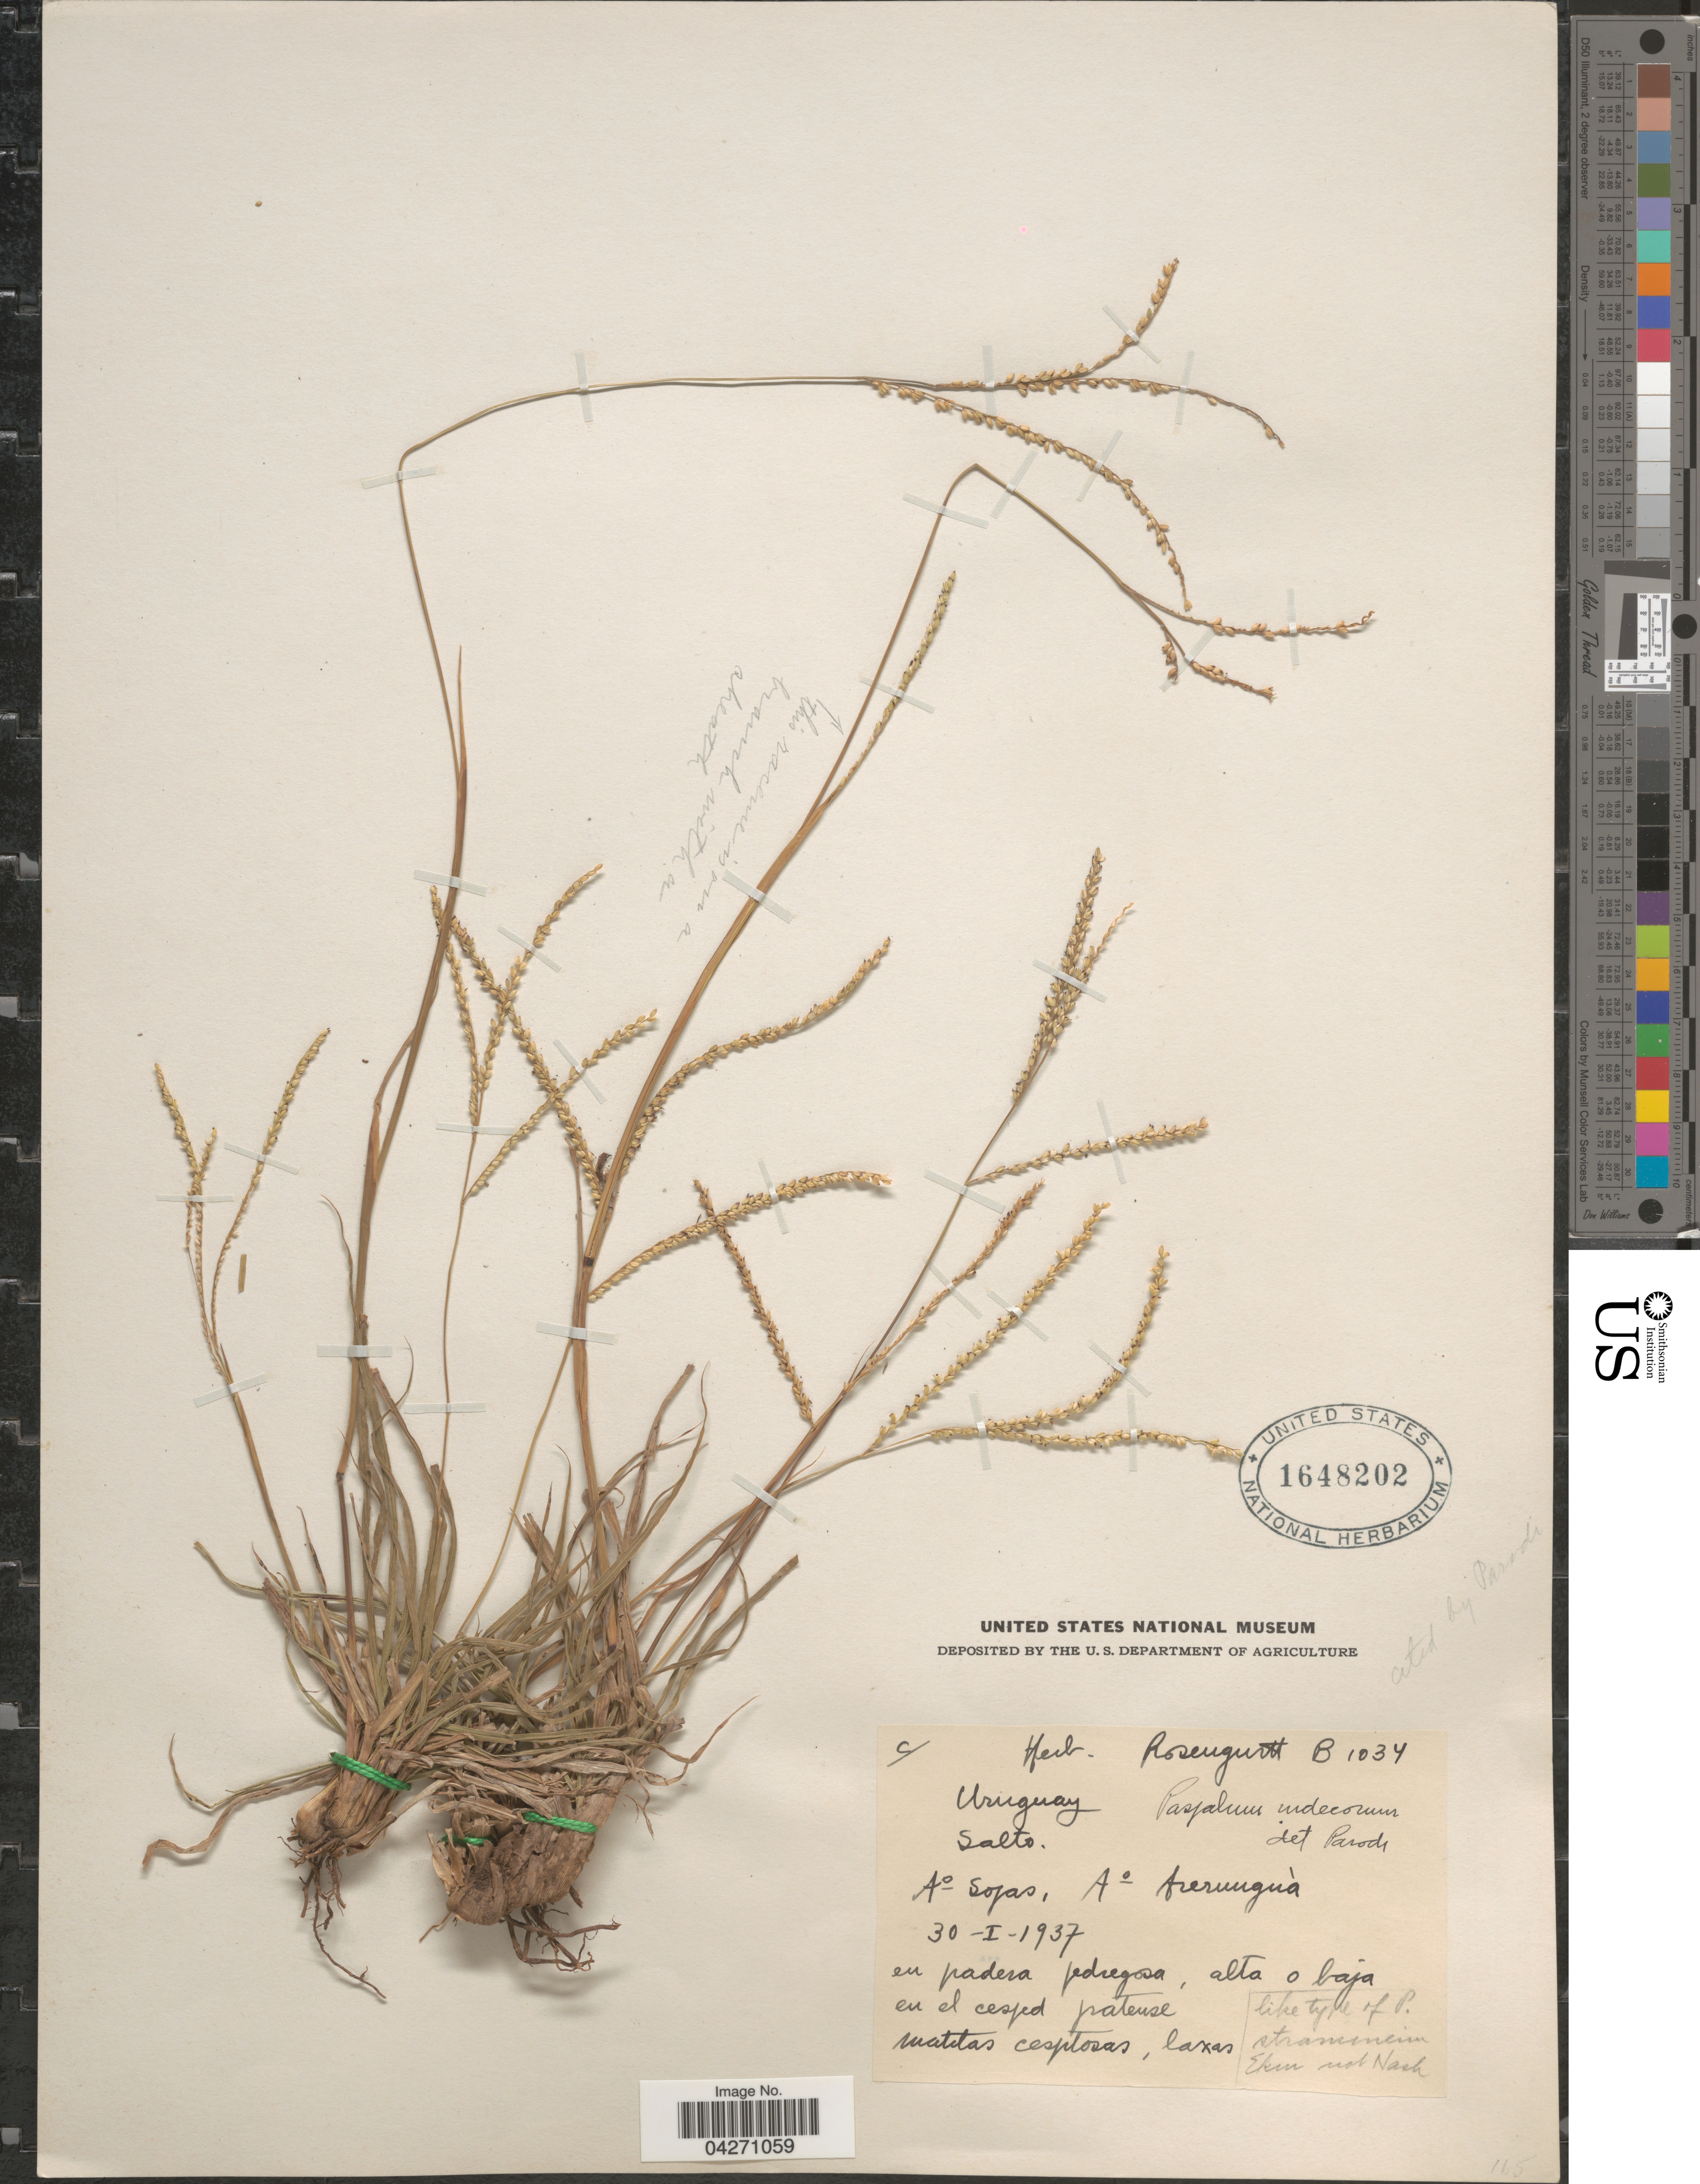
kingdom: Plantae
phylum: Tracheophyta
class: Liliopsida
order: Poales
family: Poaceae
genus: Paspalum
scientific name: Paspalum indecorum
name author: Mez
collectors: ex herb. Rosengurtt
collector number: B1034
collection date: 1937-01-30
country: Uruguay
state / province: Salto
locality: A° Sojas, A° Arerunguà.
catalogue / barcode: US 1648202